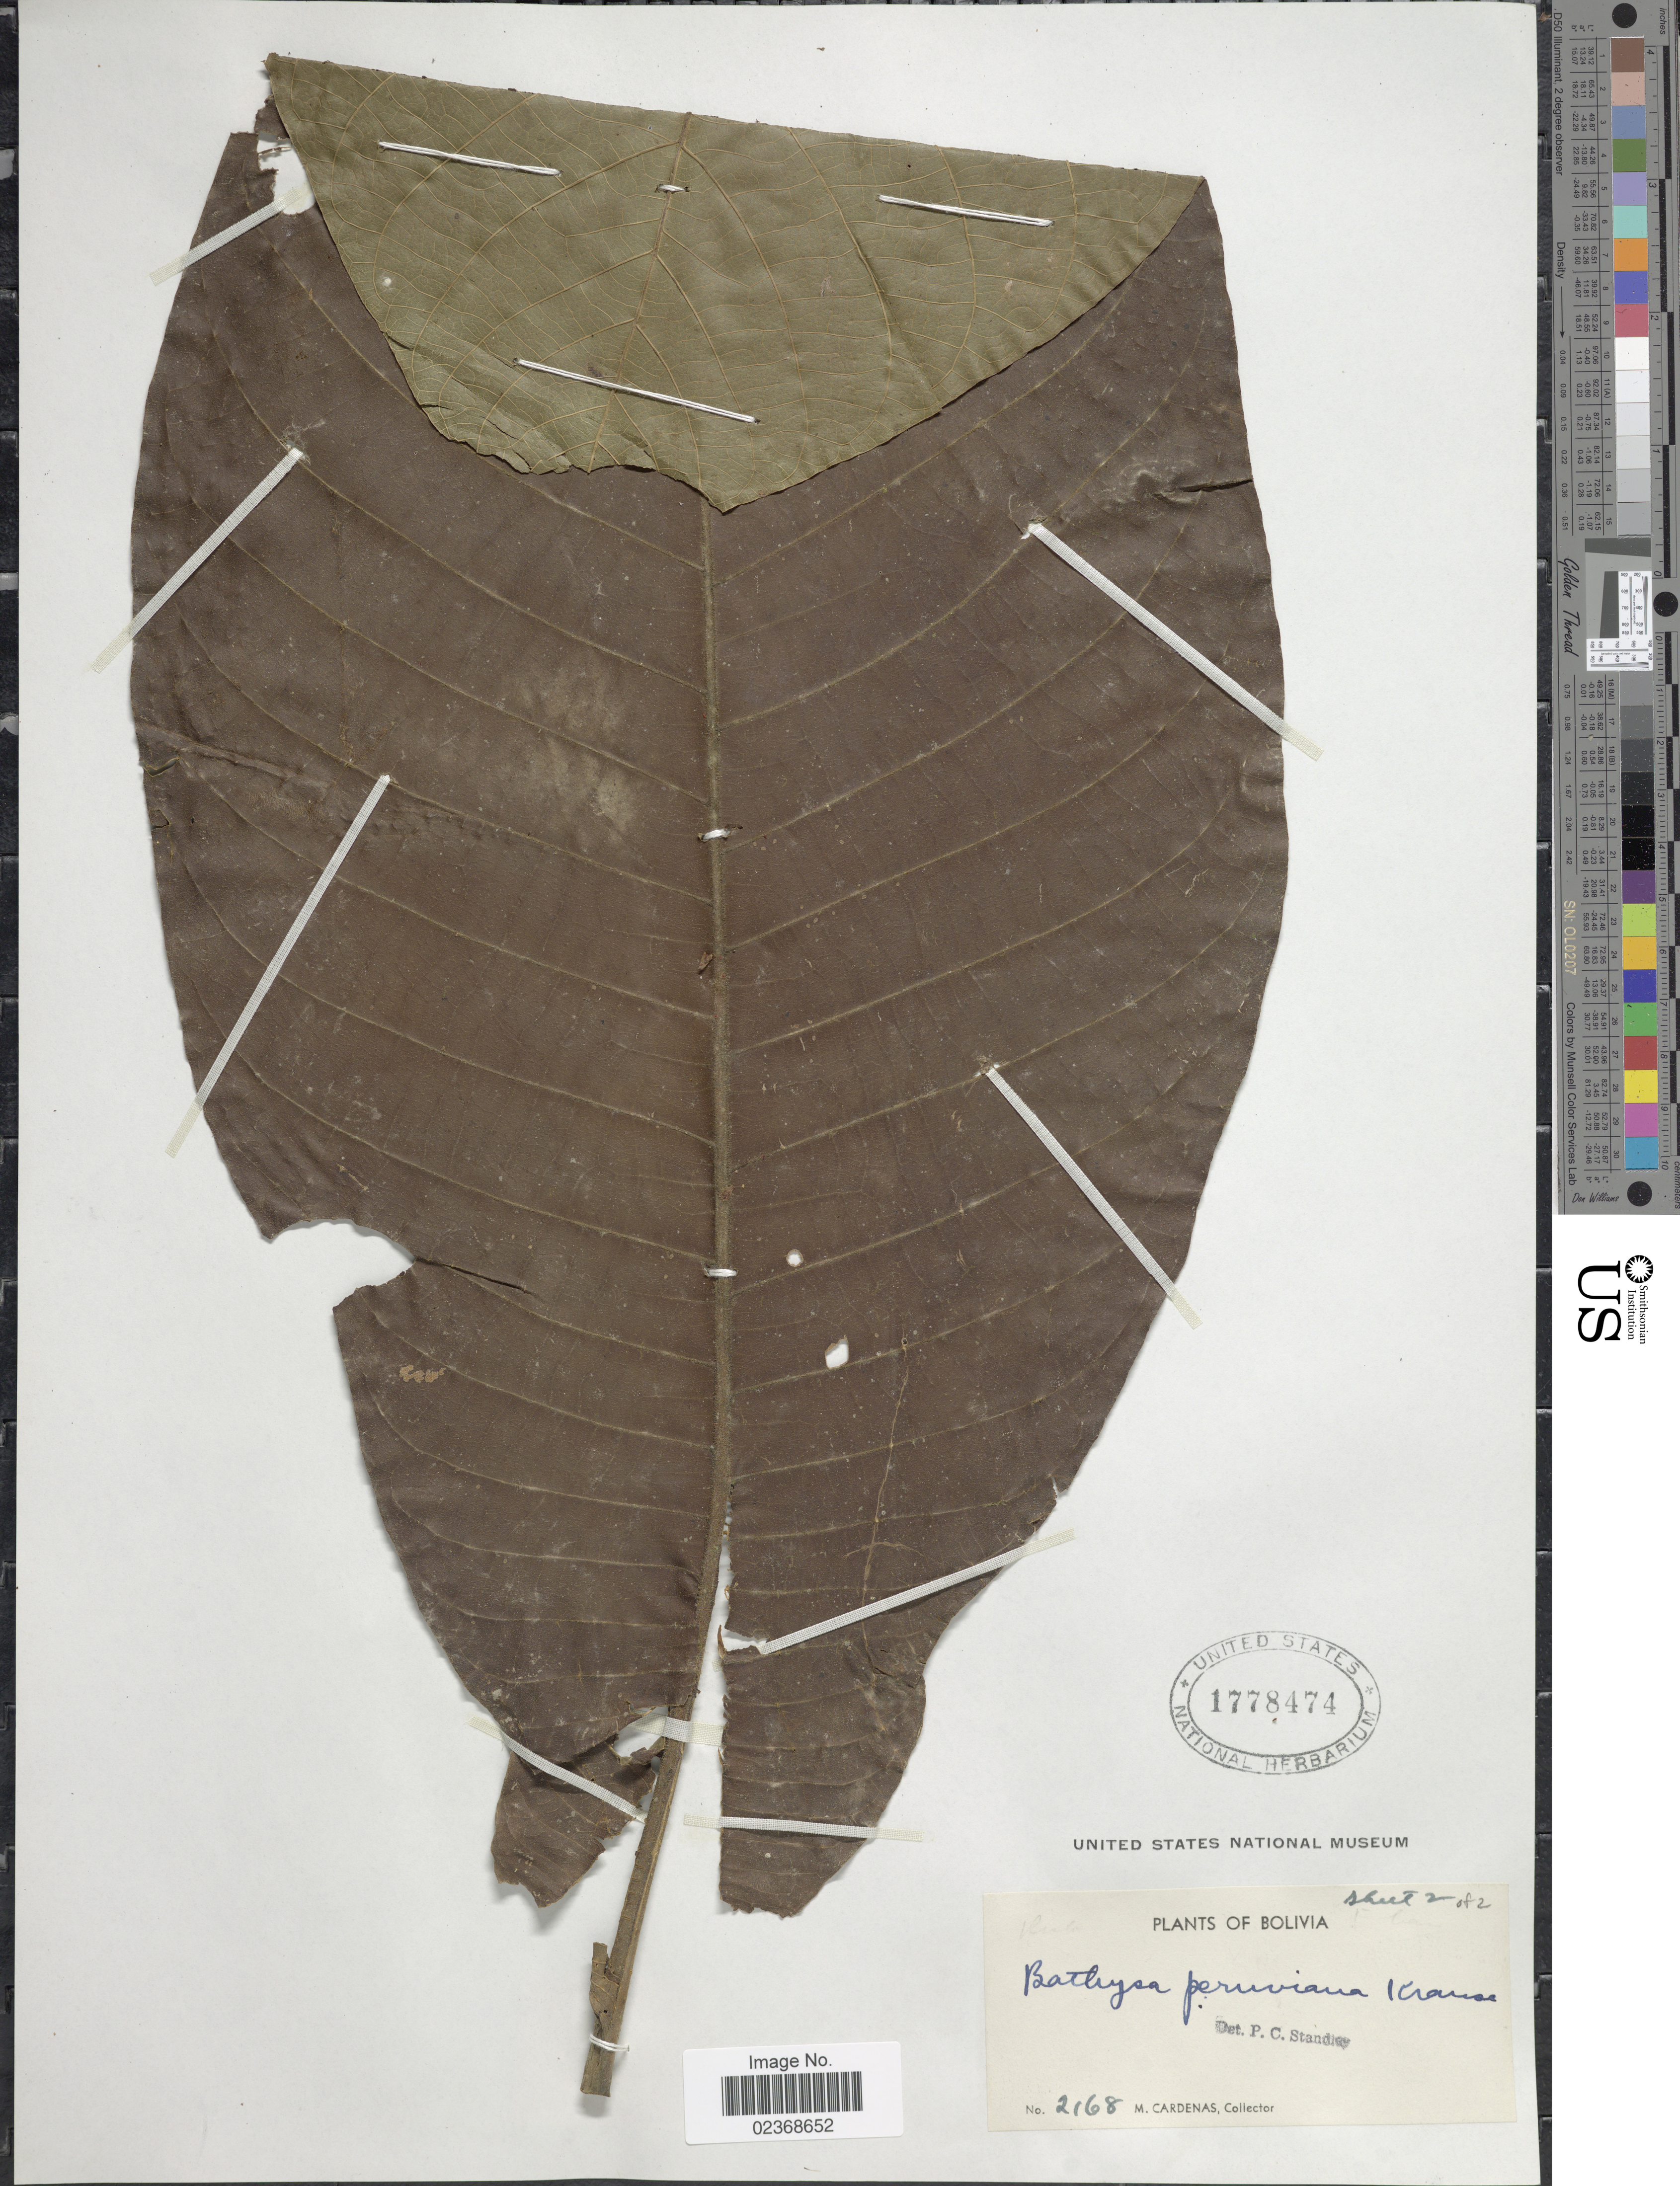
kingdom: Plantae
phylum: Tracheophyta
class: Magnoliopsida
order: Gentianales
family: Rubiaceae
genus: Schizocalyx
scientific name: Schizocalyx peruvianus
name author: (K. Krause) Kainul. & B. Bremer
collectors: M. Cárdenas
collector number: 2168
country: Bolivia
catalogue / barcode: US 1778474